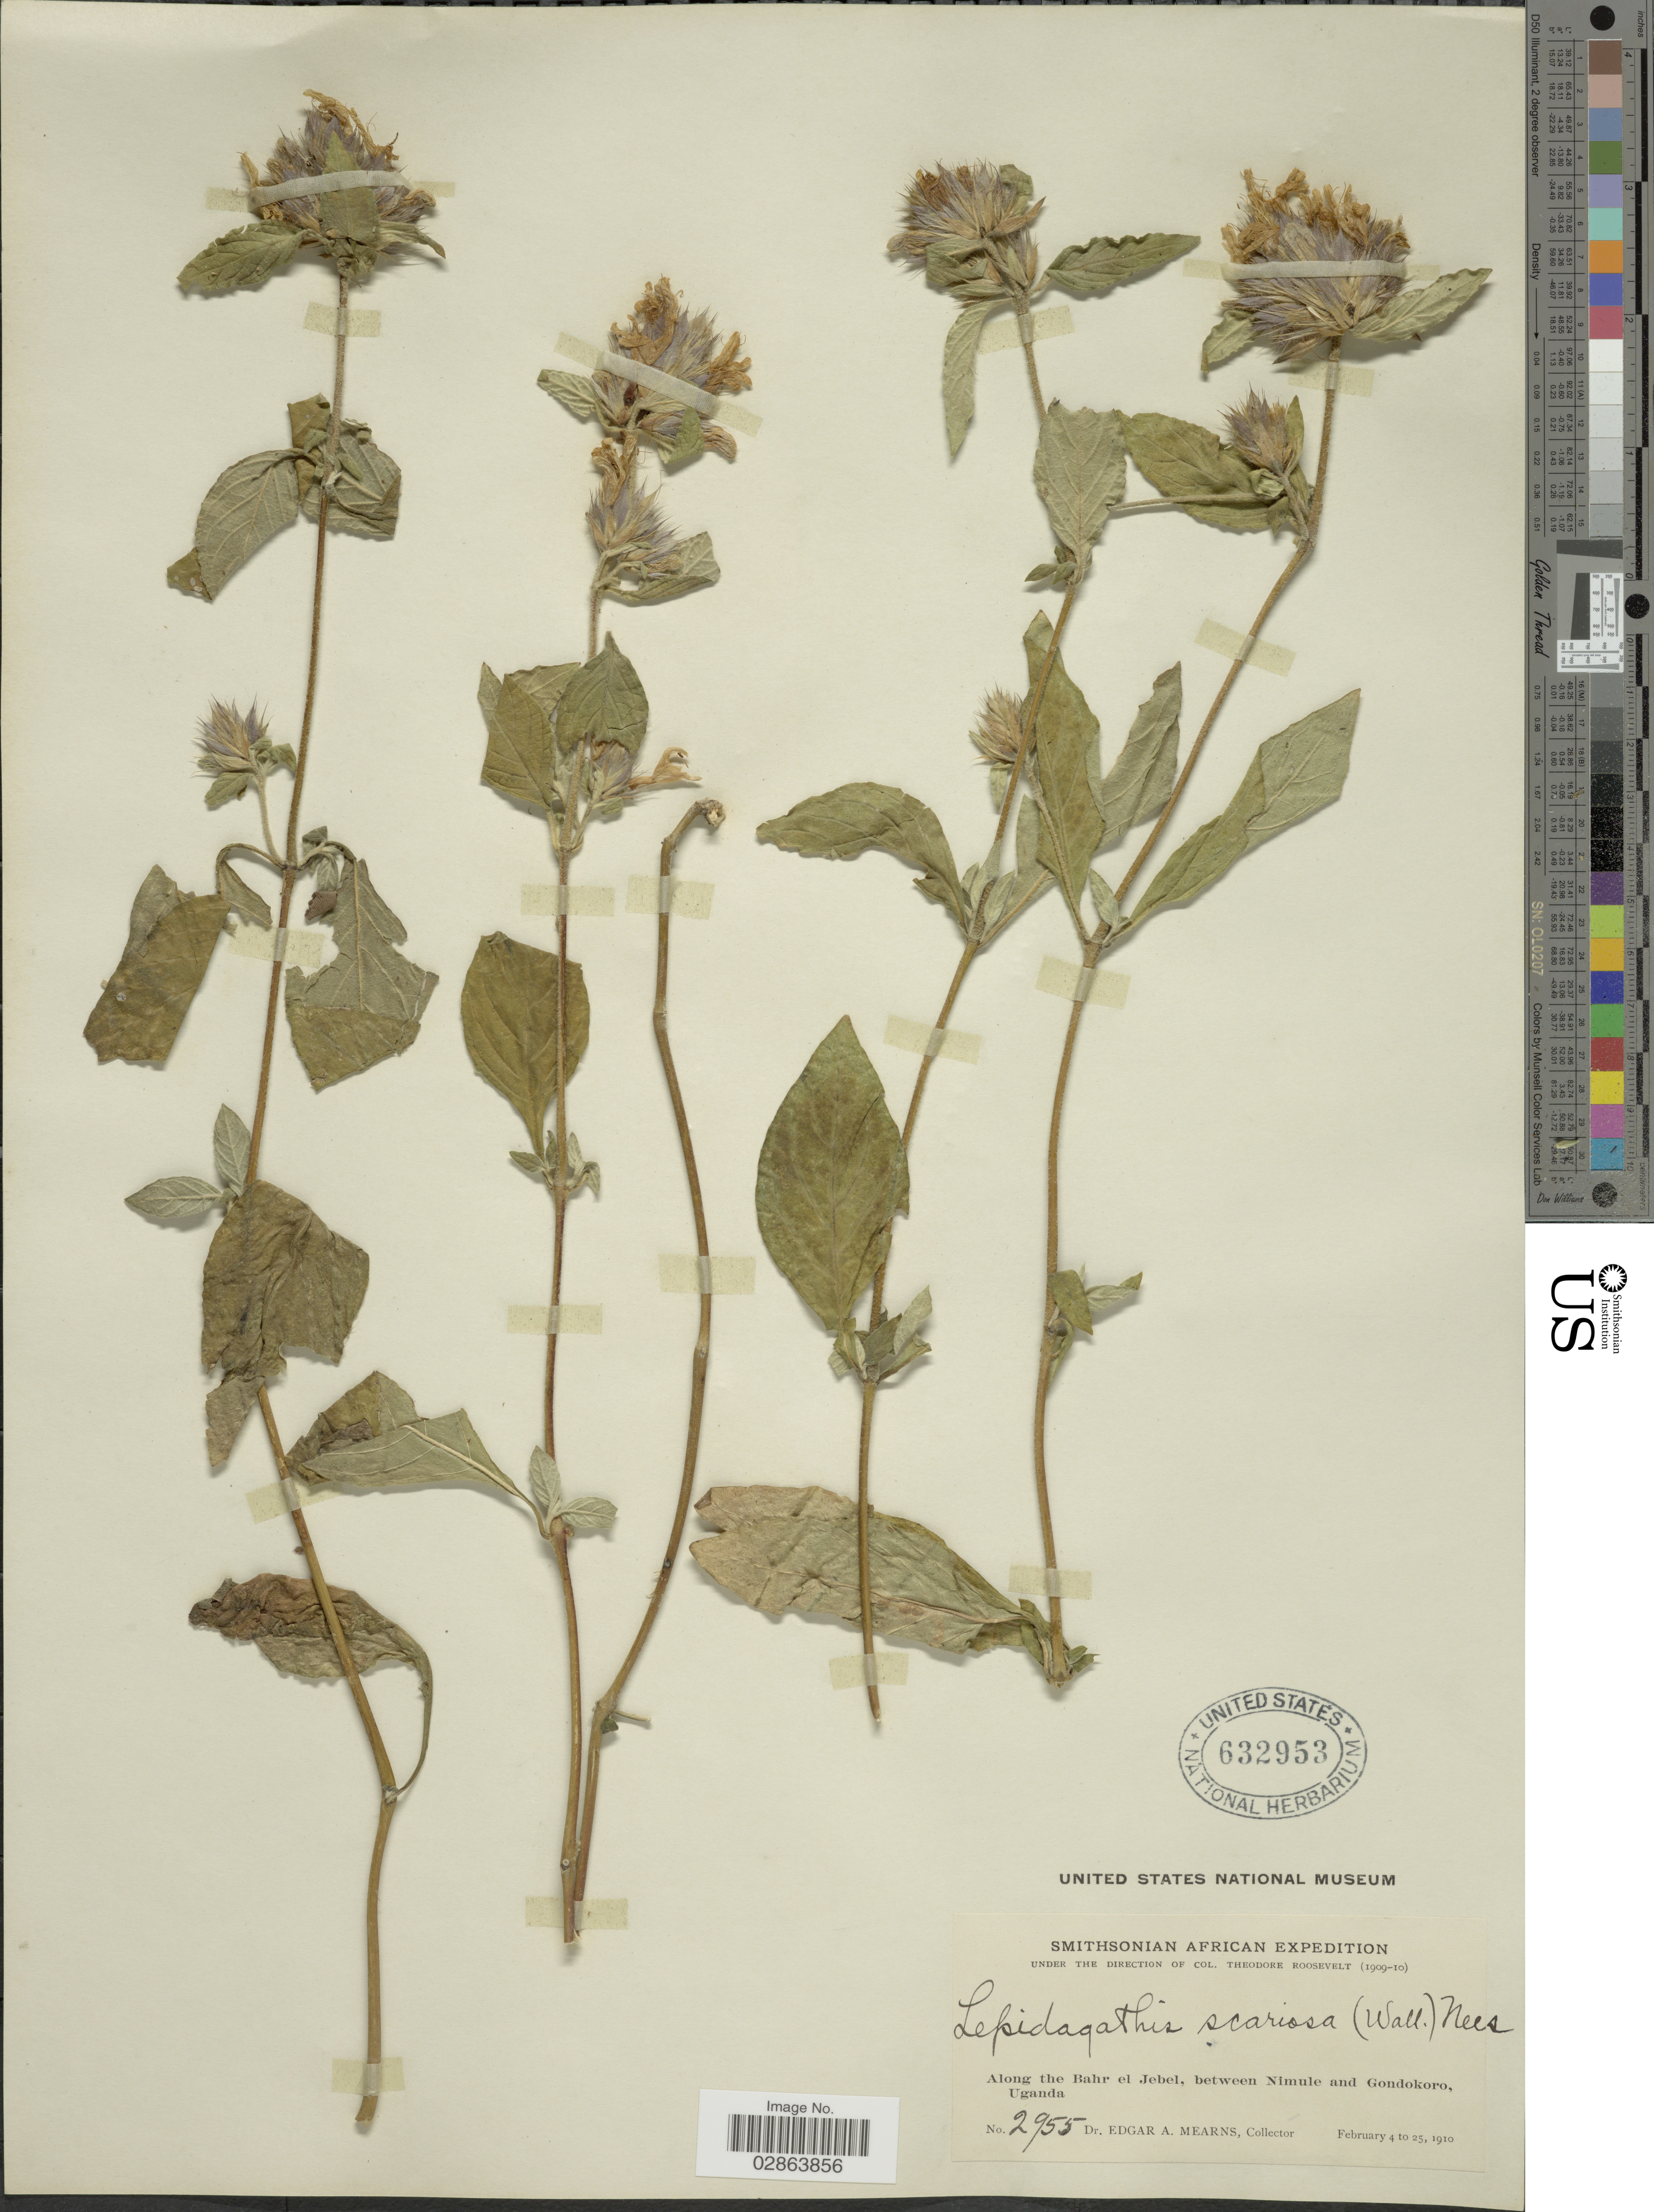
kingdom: Plantae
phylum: Tracheophyta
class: Magnoliopsida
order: Lamiales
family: Acanthaceae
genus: Lepidagathis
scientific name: Lepidagathis scariosa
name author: Nees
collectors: E. A. Mearns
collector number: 2955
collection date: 1910-02-04/1910-02-25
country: Uganda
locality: Along the Bahr el Jebel, between Nimule and Gondokoro, Uganda.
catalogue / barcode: US 632953